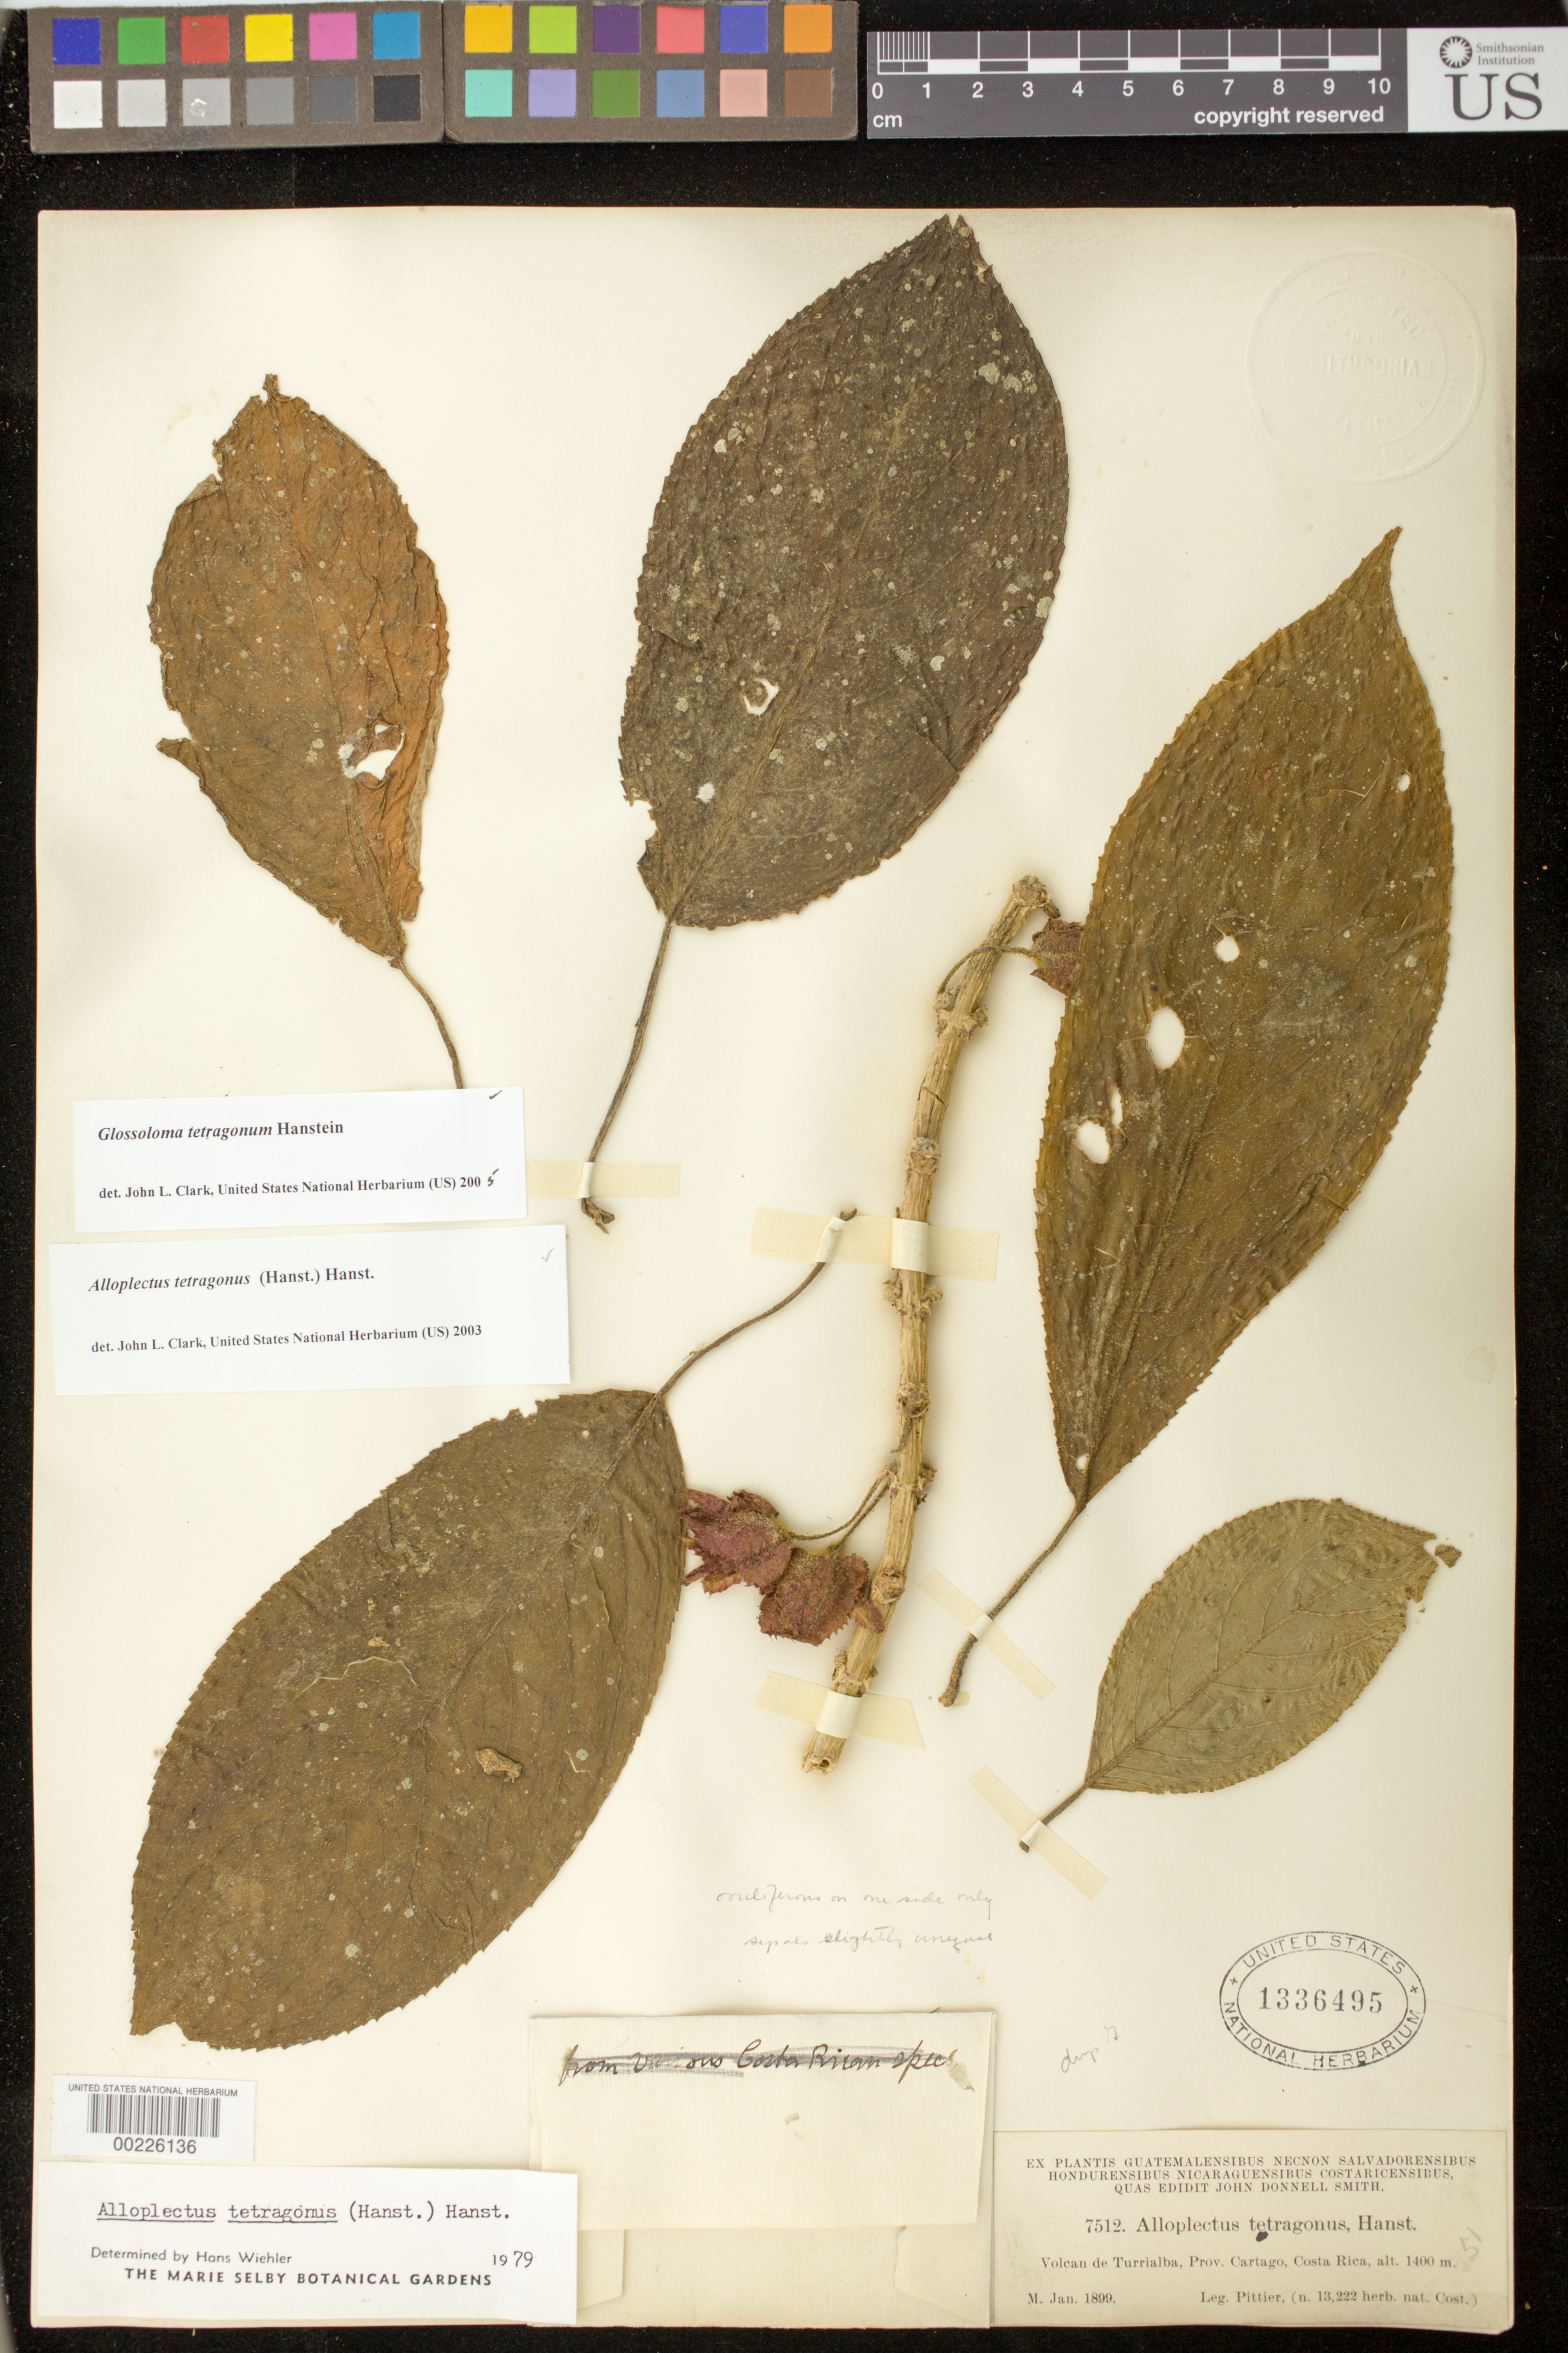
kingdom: Plantae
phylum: Tracheophyta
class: Magnoliopsida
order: Lamiales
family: Gesneriaceae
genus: Glossoloma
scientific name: Glossoloma tetragonum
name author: Hanst.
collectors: H. F. Pittier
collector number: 7512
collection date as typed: Jan 1899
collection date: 1899-01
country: Costa Rica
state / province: Cartago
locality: Volcano of Turrialba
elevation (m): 1400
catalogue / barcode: US 1336495